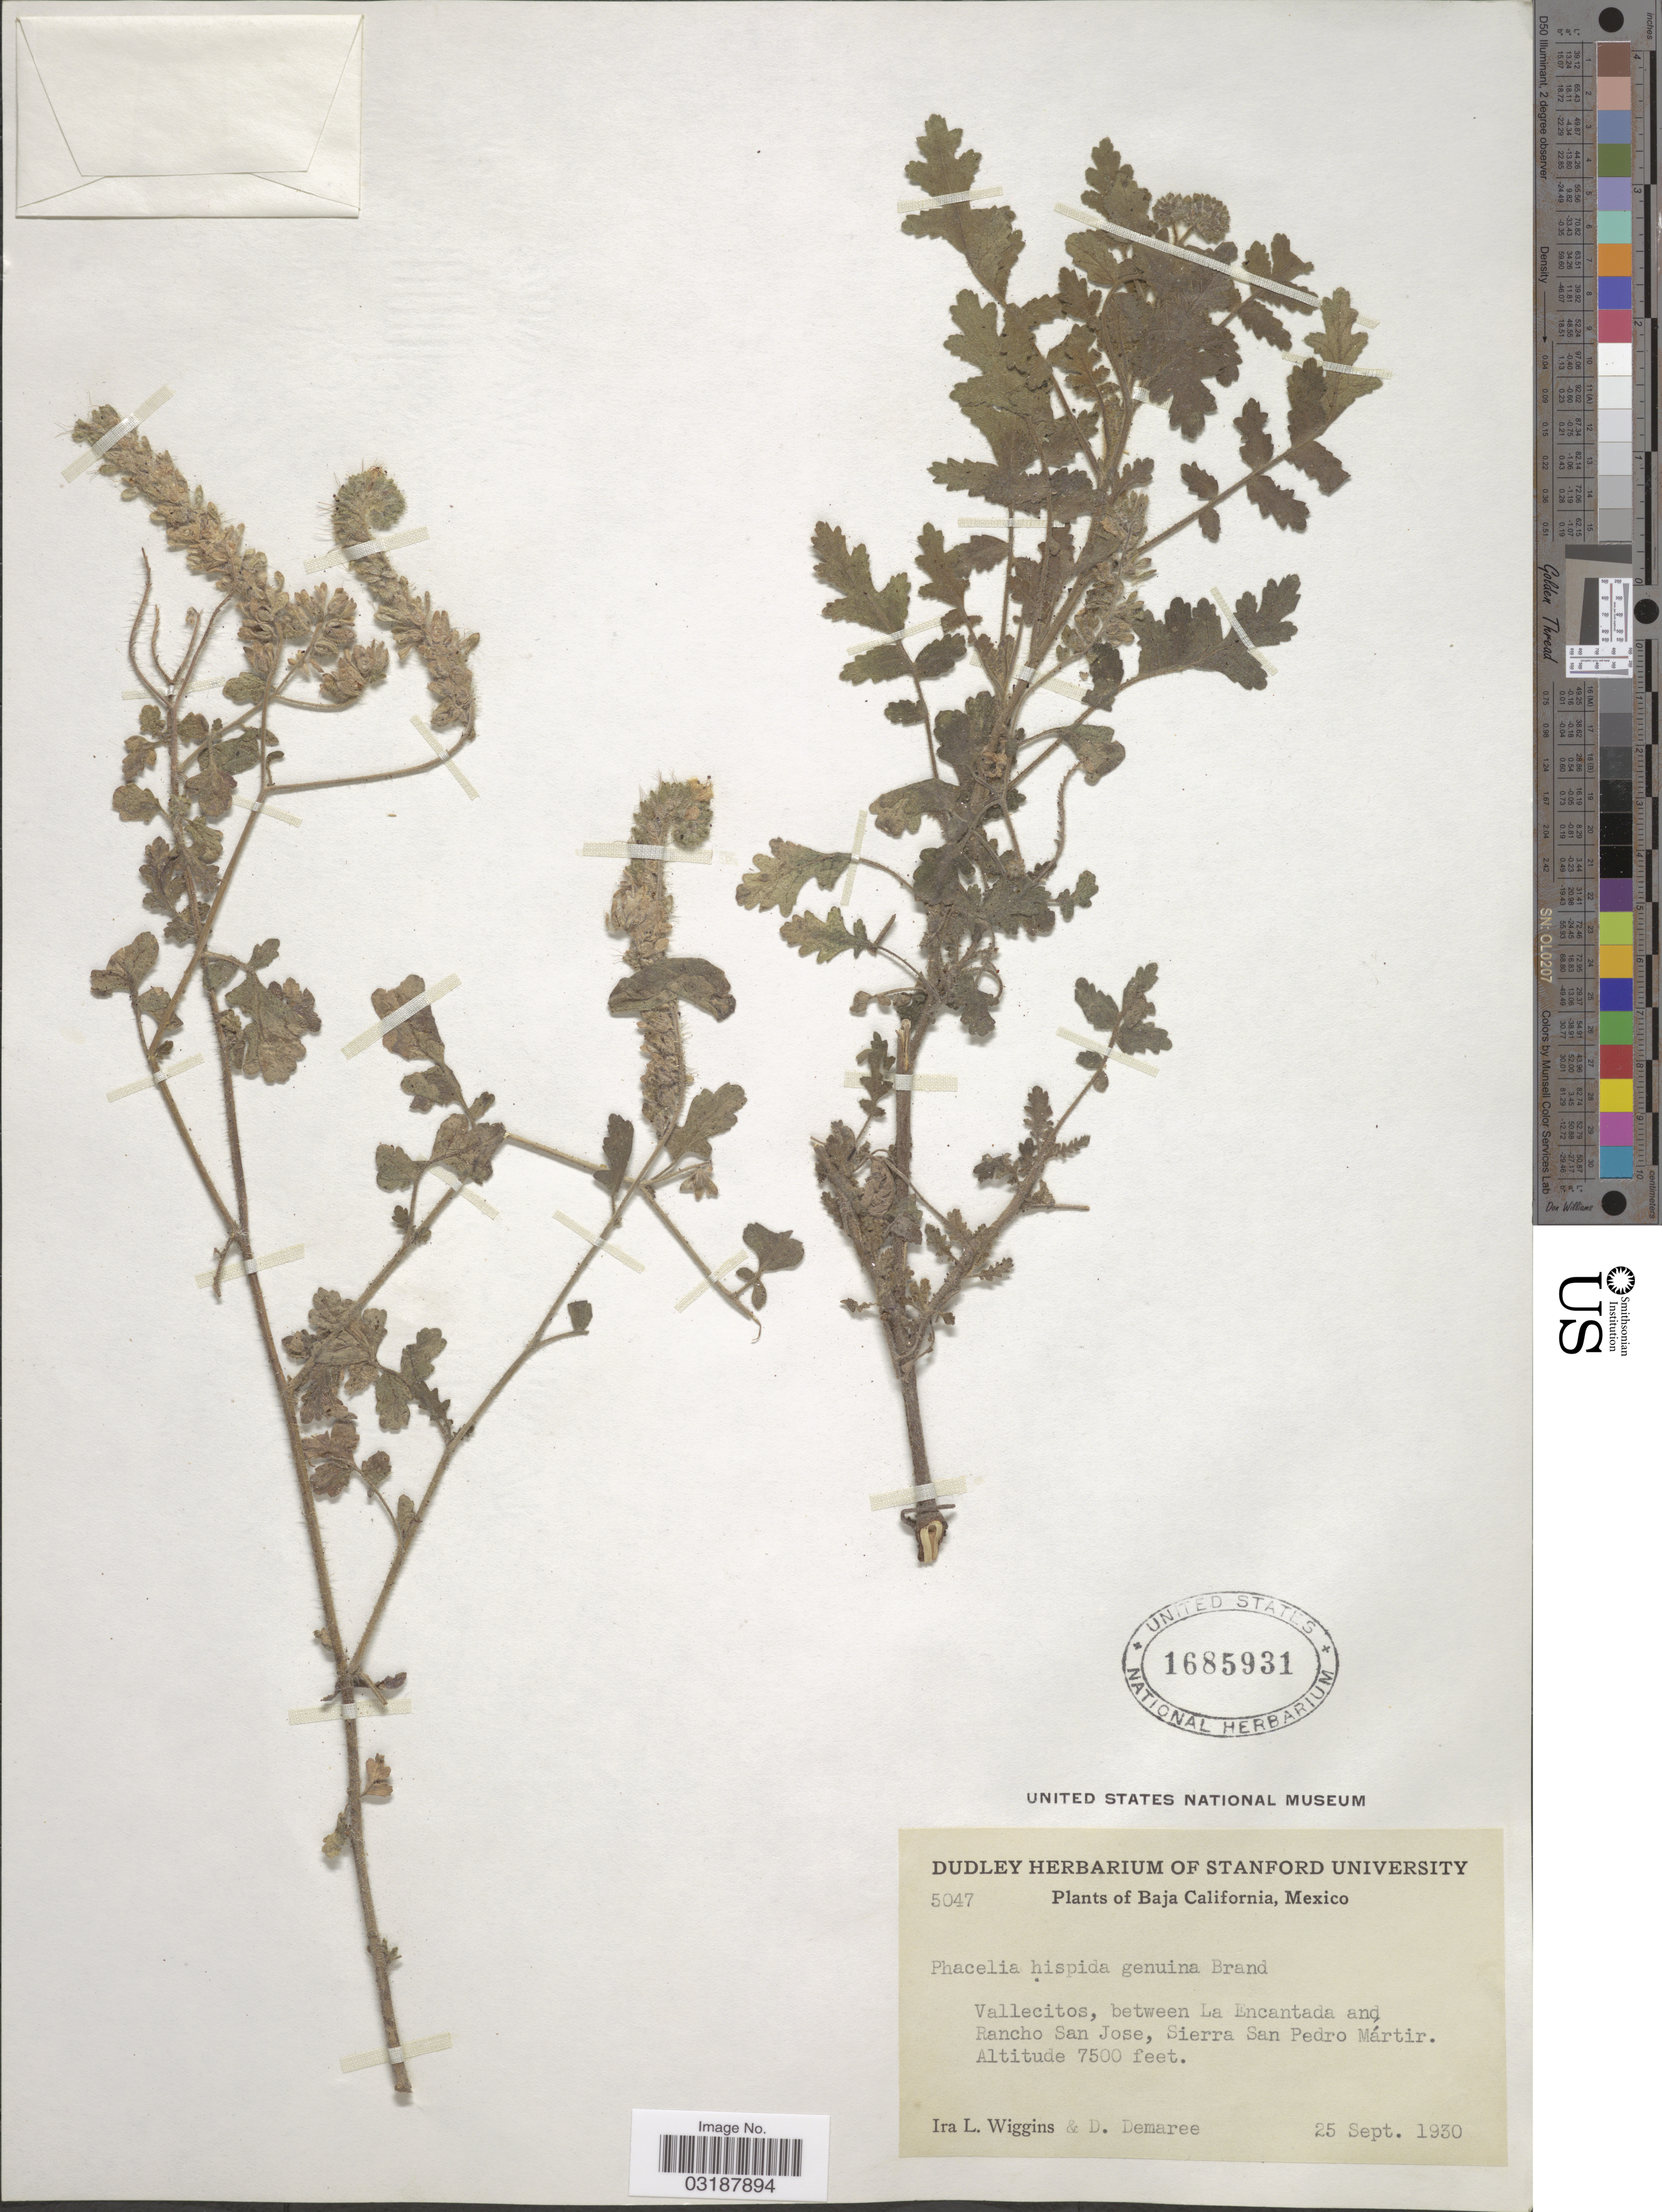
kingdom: Plantae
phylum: Tracheophyta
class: Magnoliopsida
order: Boraginales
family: Hydrophyllaceae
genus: Phacelia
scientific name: Phacelia cicutaria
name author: Greene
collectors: I. L. Wiggins & D. Demaree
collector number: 5047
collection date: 1930-09-25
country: Mexico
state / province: Baja California Norte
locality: Vallecitos, between La Encantada and Rancho San Jose, Sierra San Pedro Mártir.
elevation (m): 2286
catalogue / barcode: US 1685931